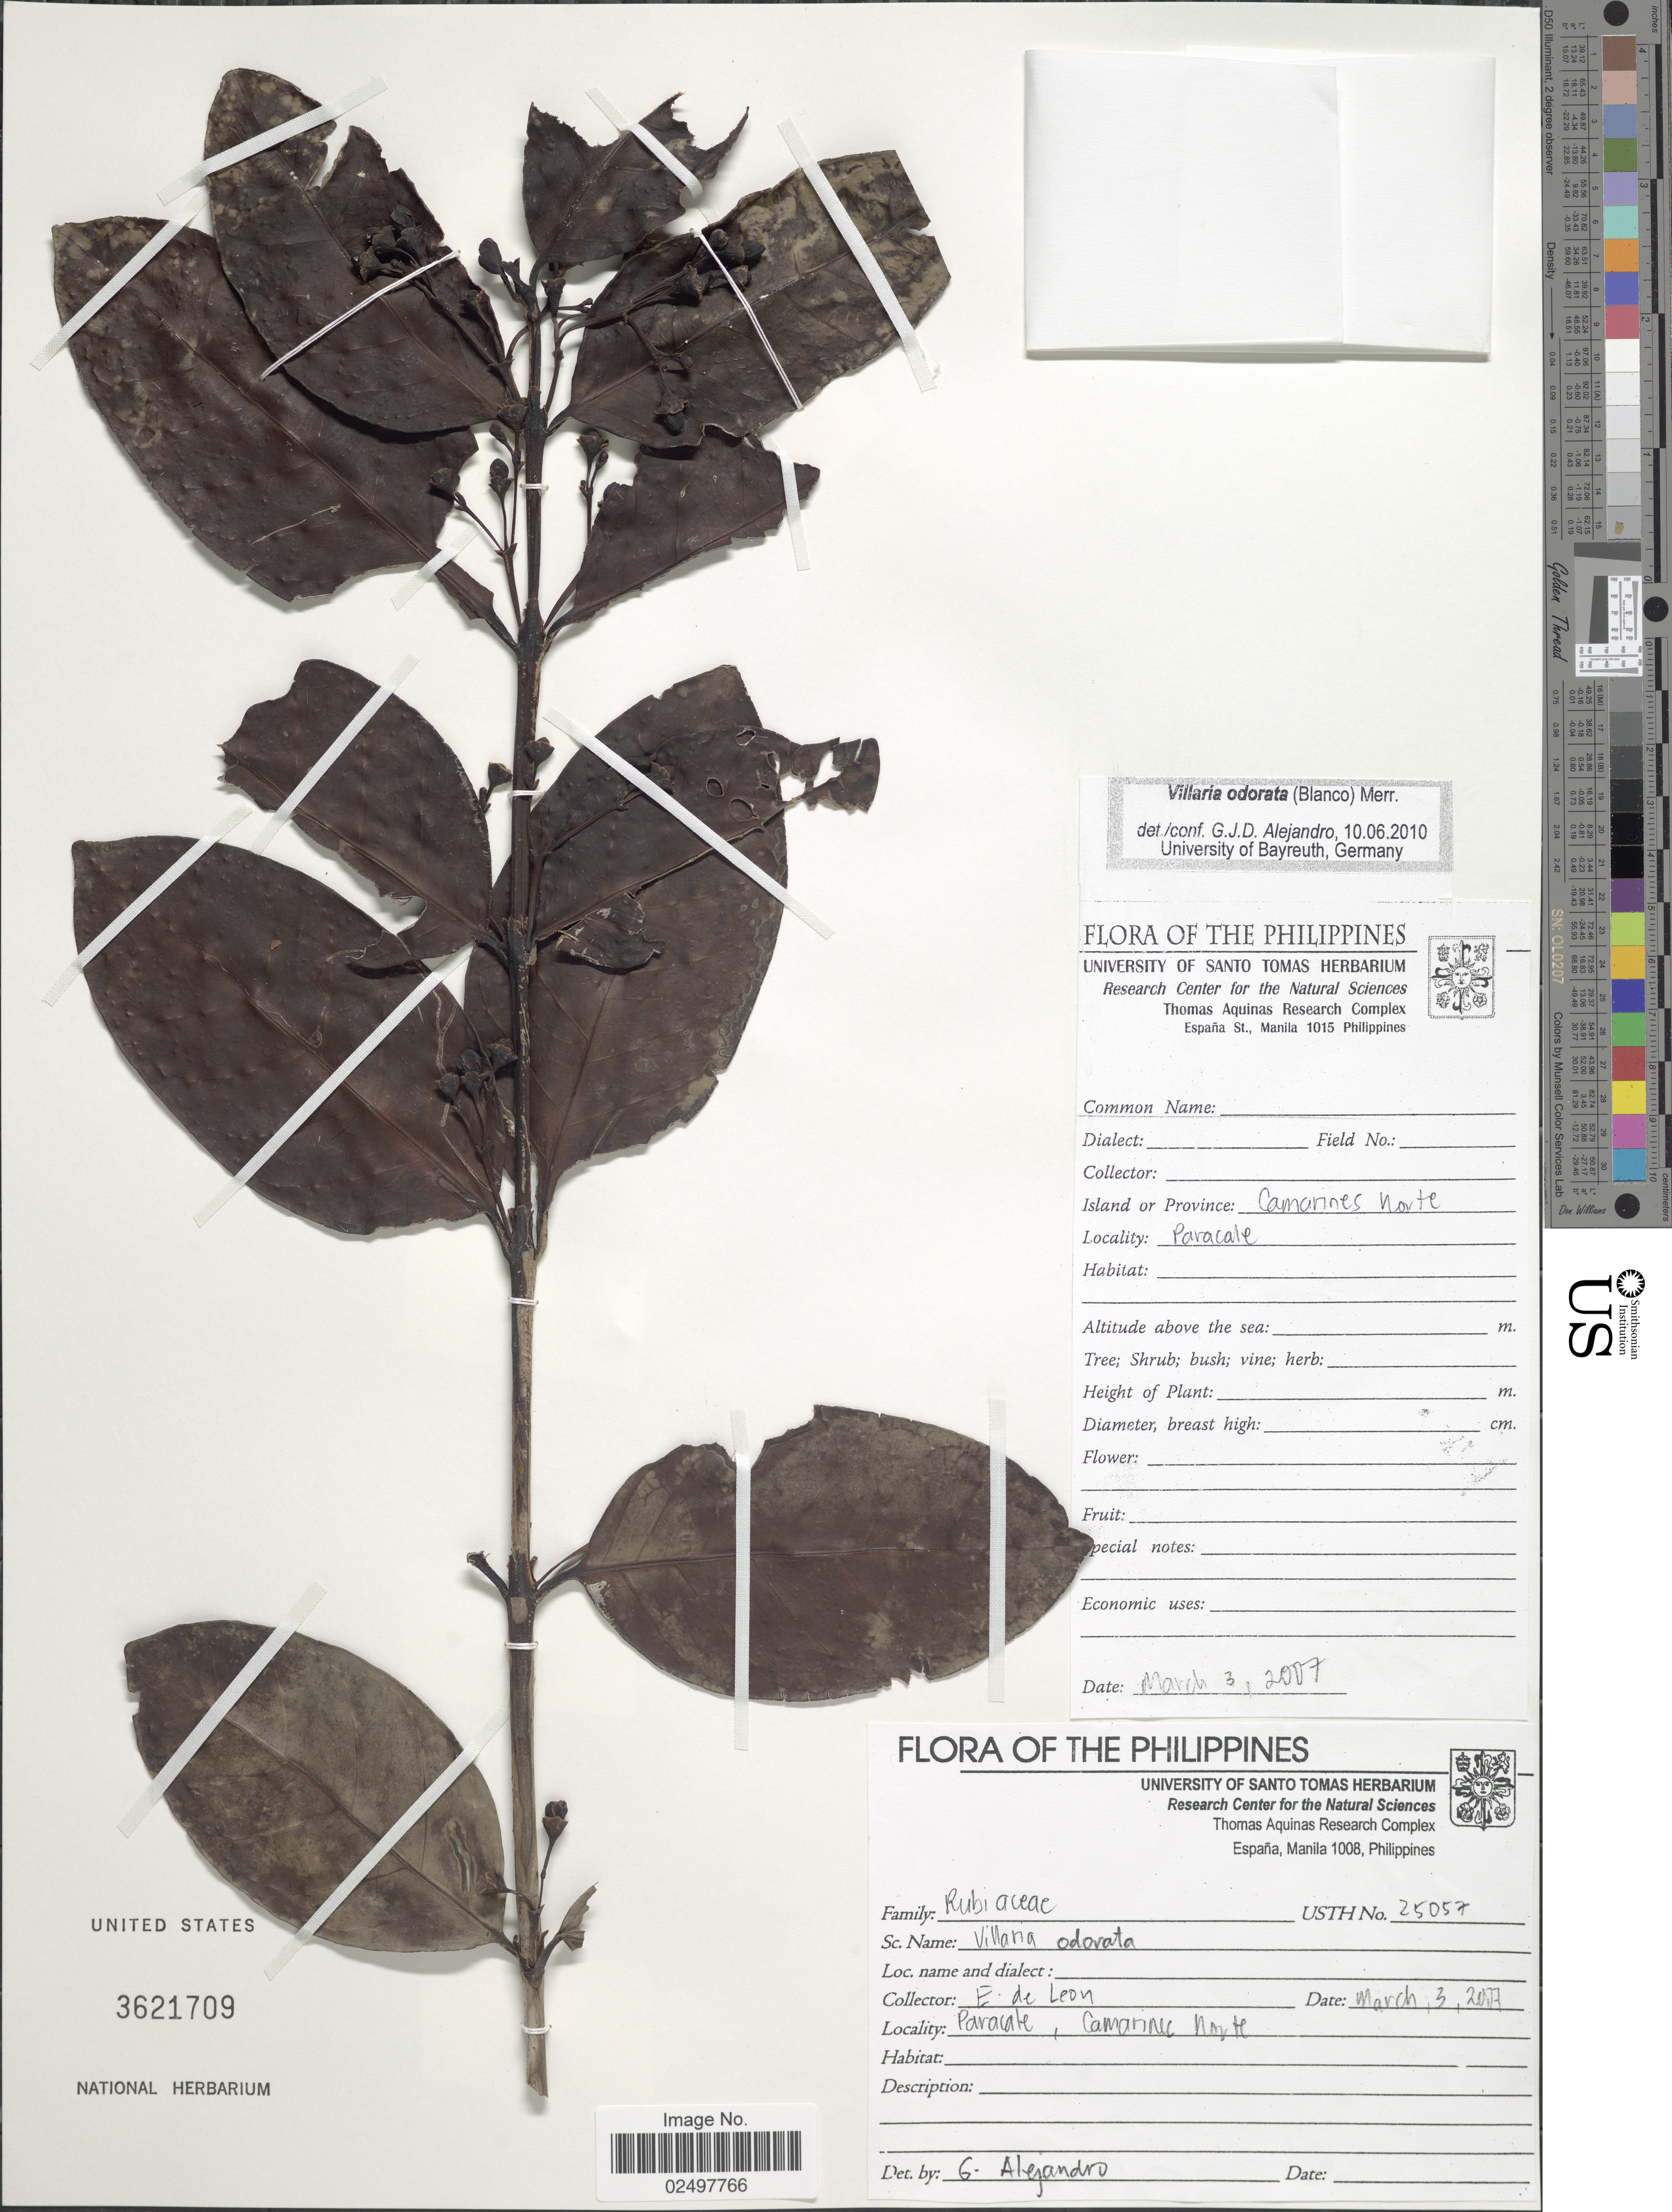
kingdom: Plantae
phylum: Tracheophyta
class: Magnoliopsida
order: Gentianales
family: Rubiaceae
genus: Villaria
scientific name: Villaria odorata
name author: (Blanco) Merr.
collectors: E. de Leon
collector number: USTH25057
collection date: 2007-03-03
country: Philippines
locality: Paracate, Island or Province Camarines Norte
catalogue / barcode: US 3621709